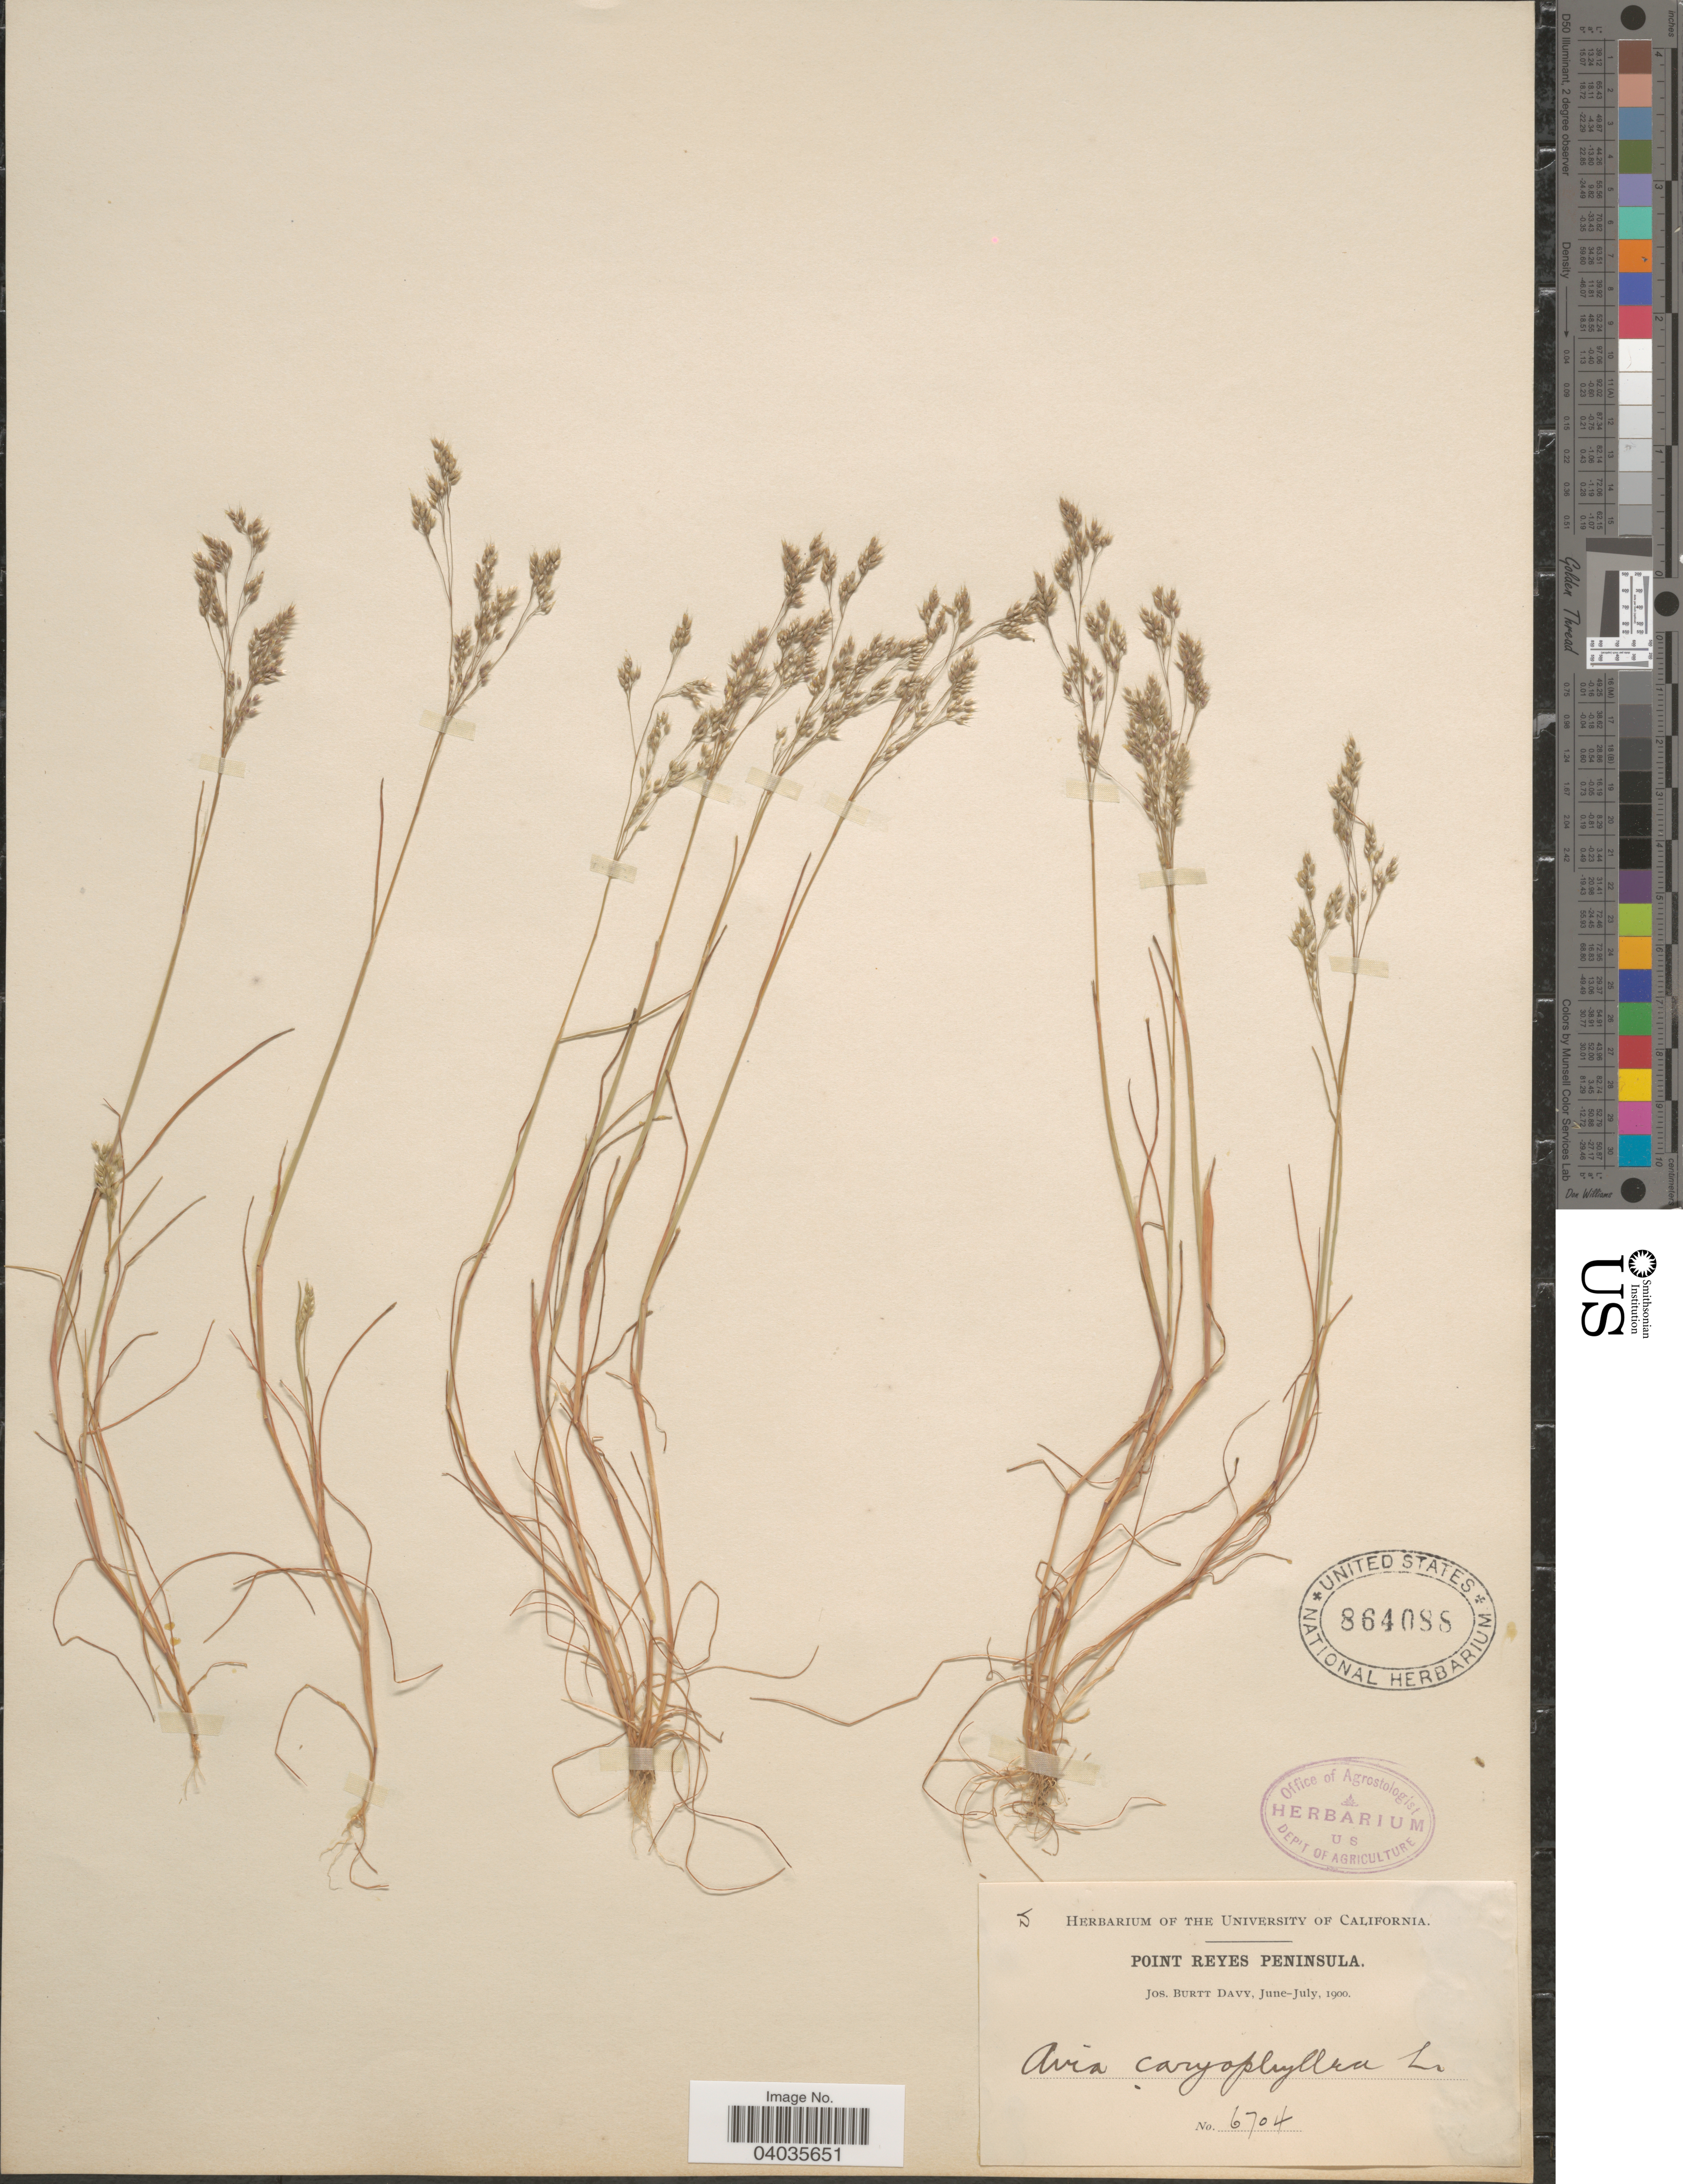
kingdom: Plantae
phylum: Tracheophyta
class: Liliopsida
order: Poales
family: Poaceae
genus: Aira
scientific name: Aira caryophyllea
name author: L.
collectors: J. Burtt Davy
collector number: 6704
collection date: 1900-06/1900-07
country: United States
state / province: California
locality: Point Reyes Peninsula.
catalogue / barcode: US 864088